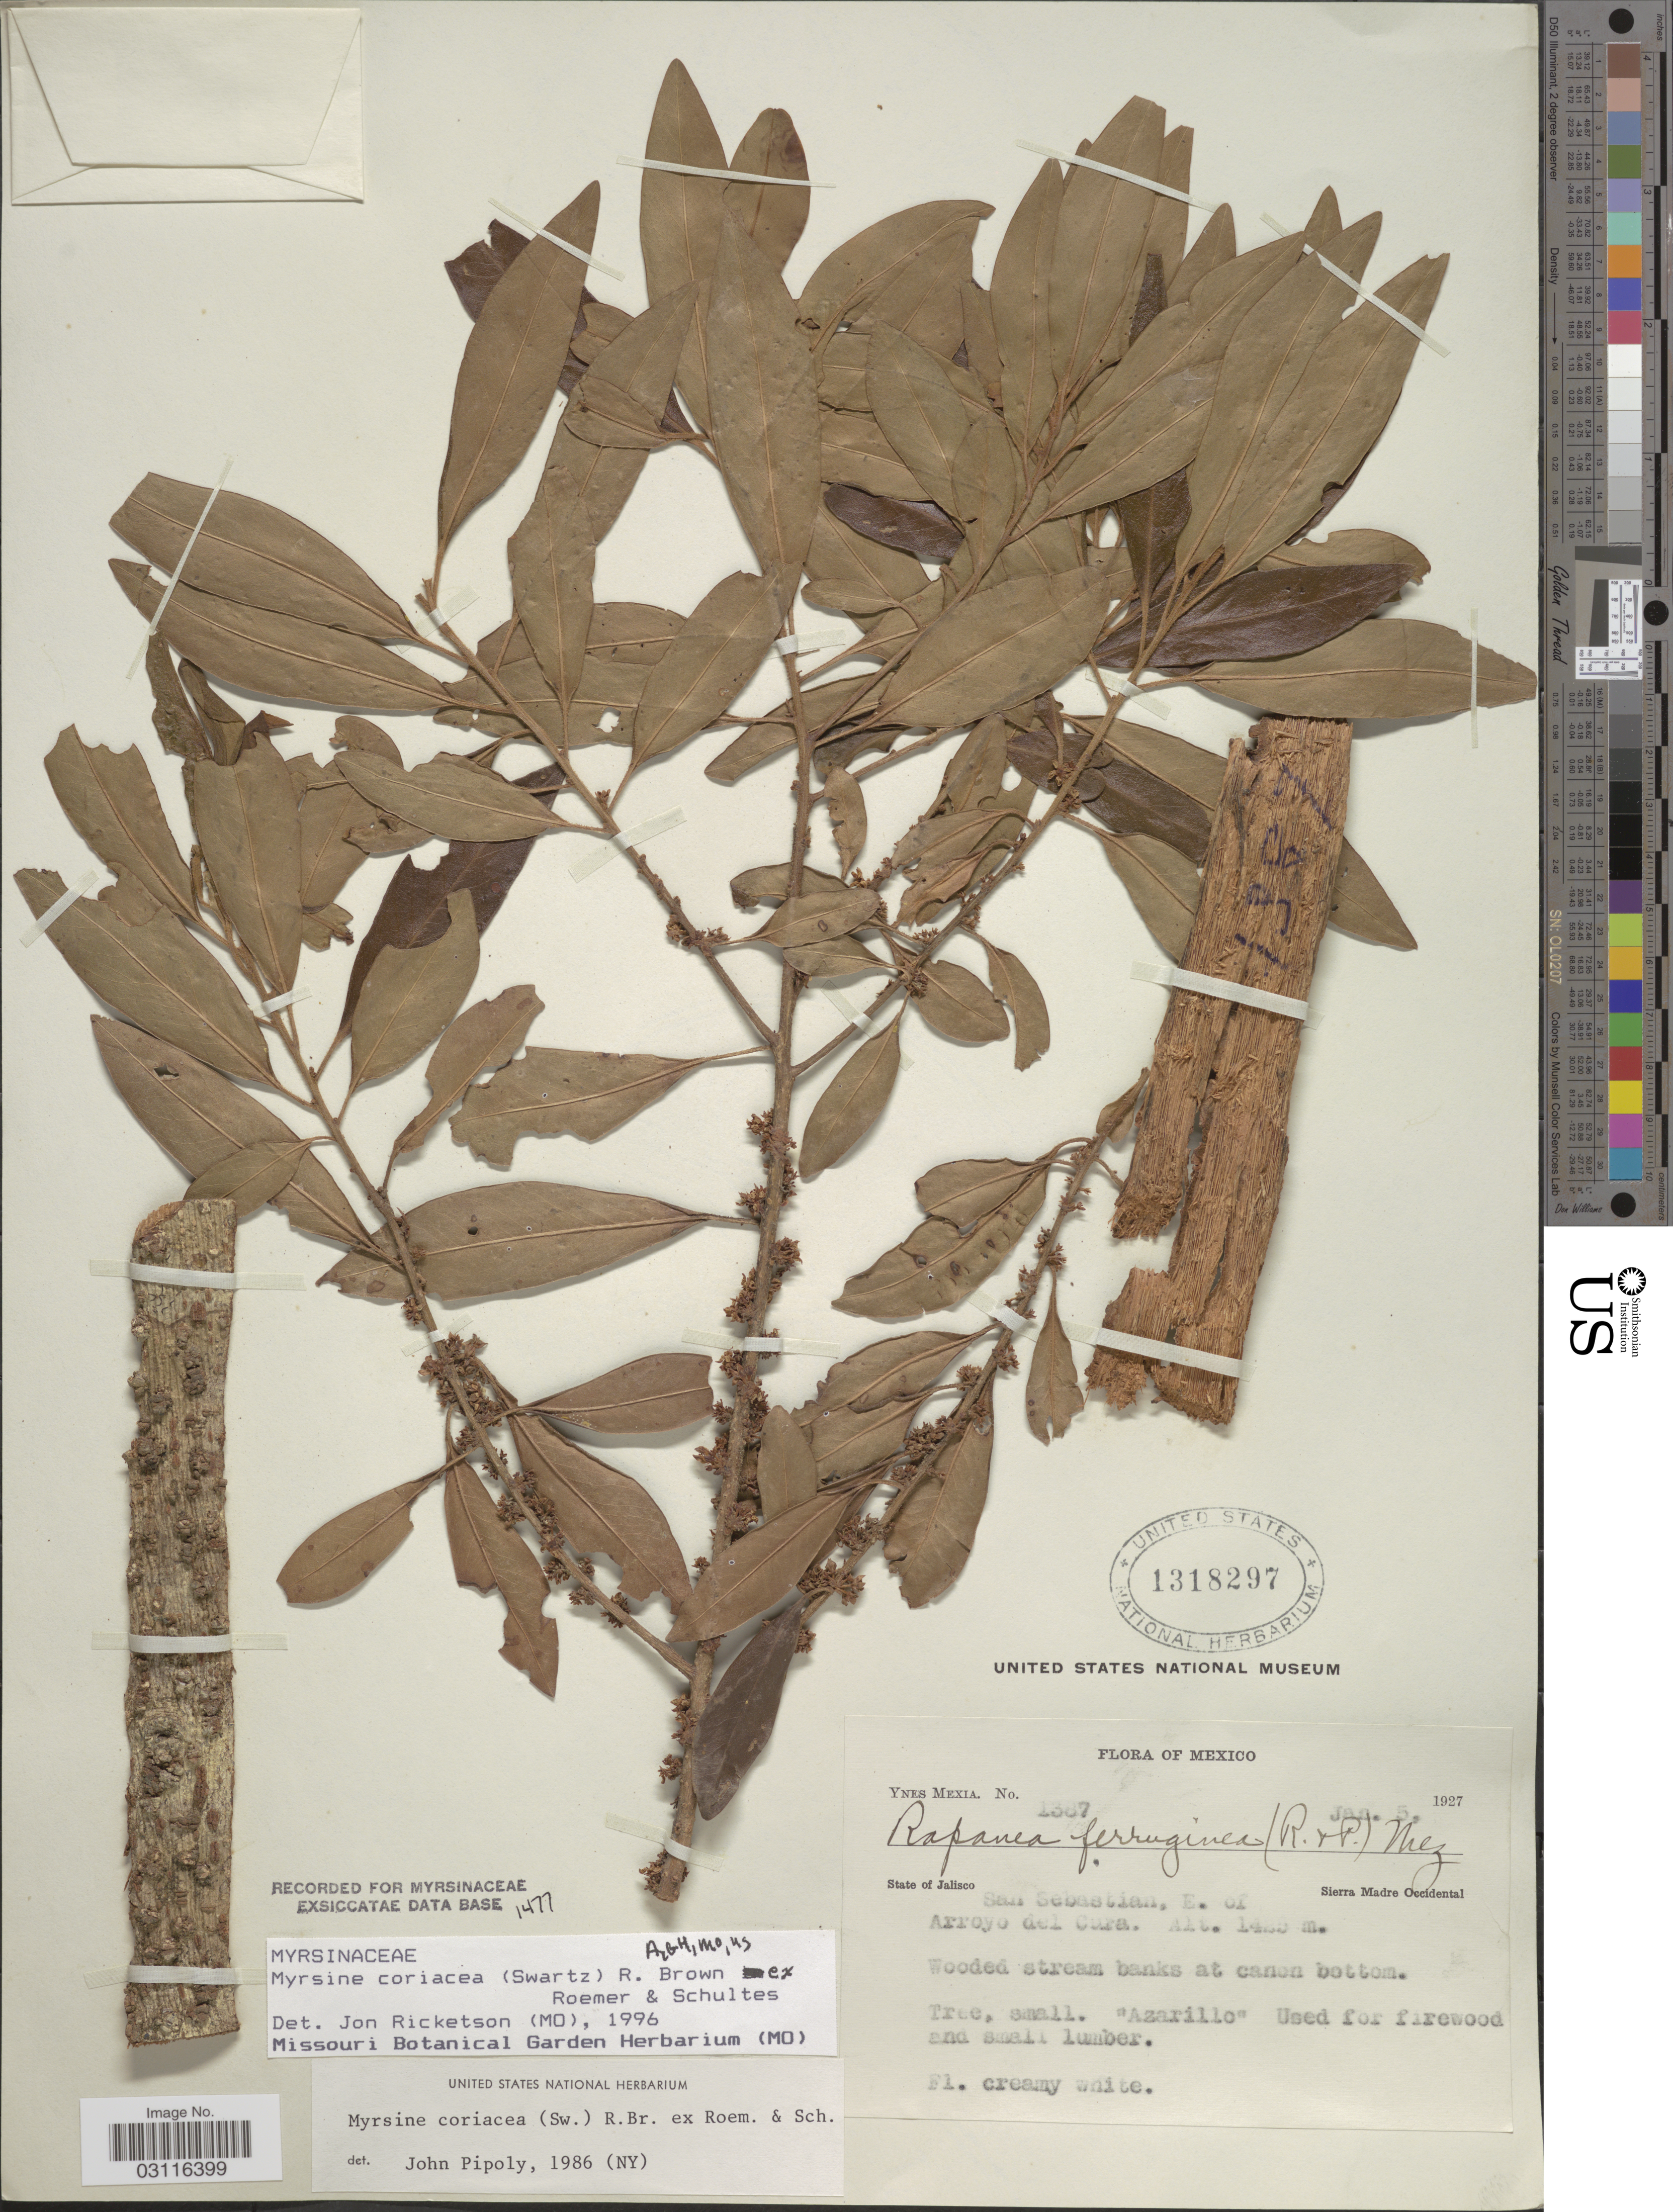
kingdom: Plantae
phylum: Tracheophyta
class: Magnoliopsida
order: Ericales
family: Primulaceae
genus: Myrsine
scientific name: Myrsine coriacea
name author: (Sw.) R. Br. ex Roem. & Schult.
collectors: Y. Mexia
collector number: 1387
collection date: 1927-01-05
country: Mexico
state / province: Jalisco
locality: San Sebastian, E. of Arroyo del Cura. Sierra Madre Occidental.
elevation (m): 1425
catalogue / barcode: US 1318297